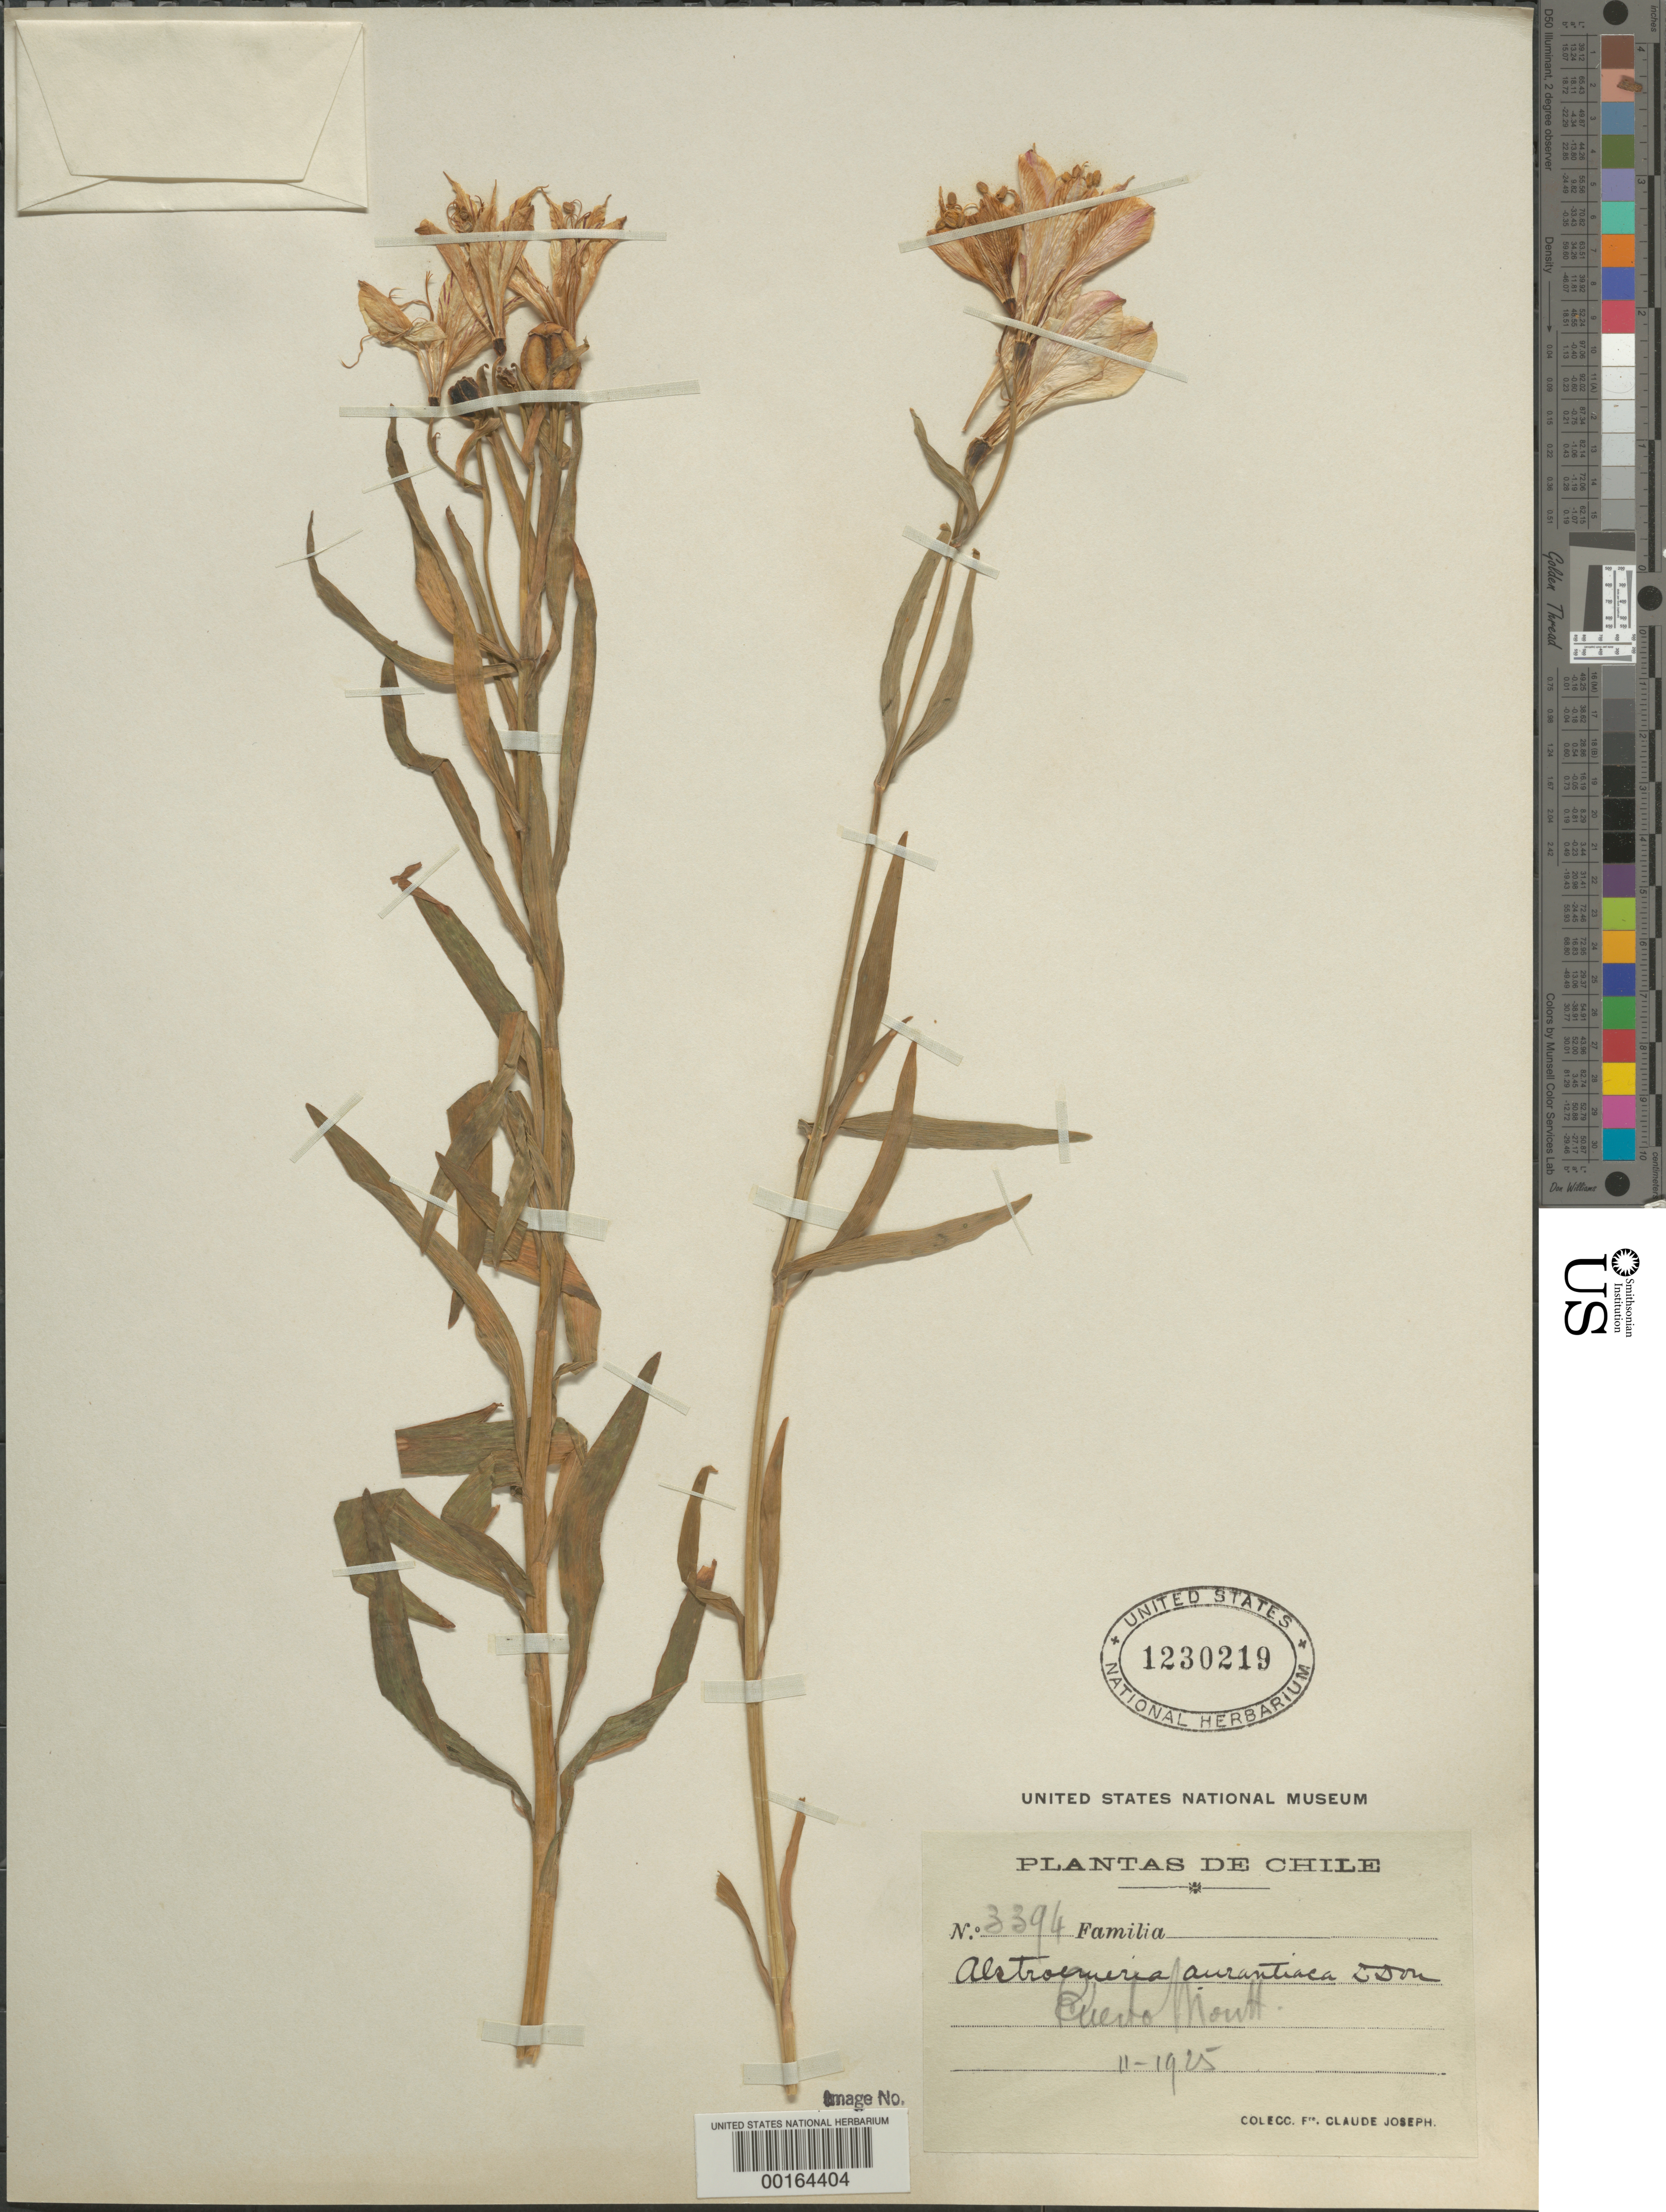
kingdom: Plantae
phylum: Tracheophyta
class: Liliopsida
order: Liliales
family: Alstroemeriaceae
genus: Alstroemeria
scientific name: Alstroemeria aurantiaca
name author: D. Don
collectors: Bro. Claude-Joseph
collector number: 3394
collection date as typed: Nov 1925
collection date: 1925-11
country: Chile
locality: Buerto moutt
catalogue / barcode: US 1230219